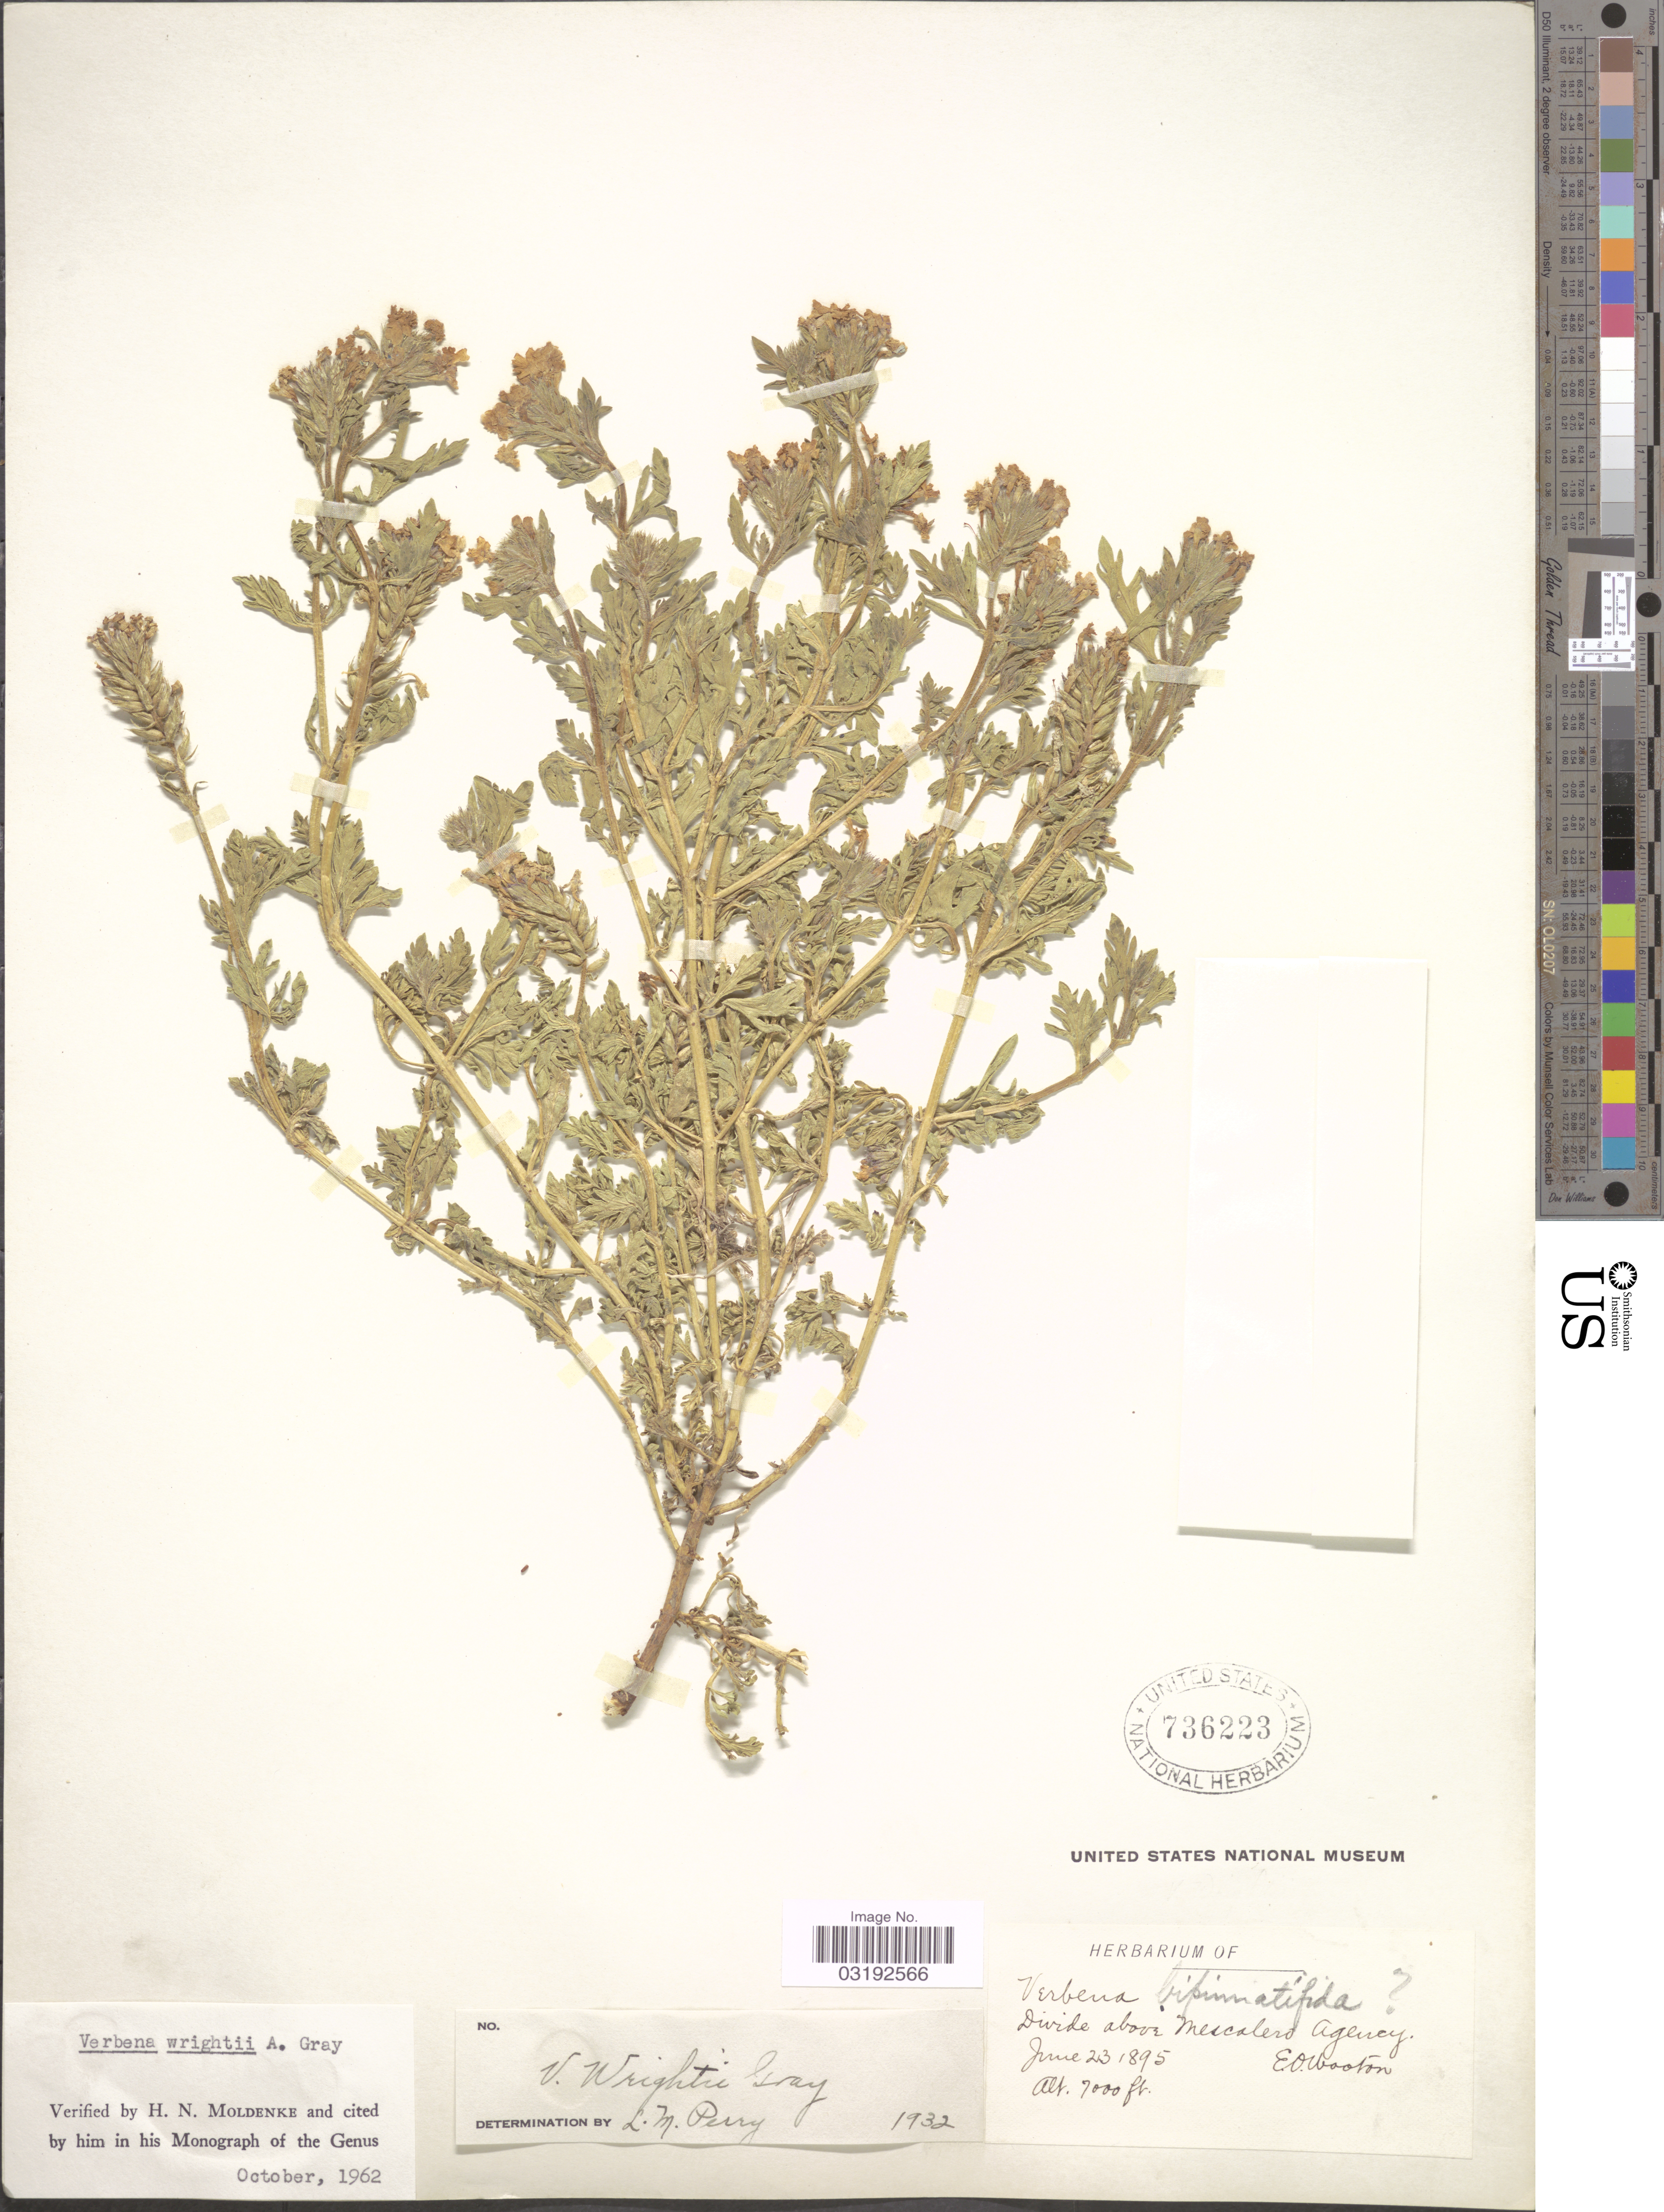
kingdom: Plantae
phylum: Tracheophyta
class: Magnoliopsida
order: Lamiales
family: Verbenaceae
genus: Verbena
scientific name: Verbena wrightii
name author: A. Gray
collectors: E. O. Wooton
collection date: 1895-06-23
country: United States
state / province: New Mexico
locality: Divide above Mescalero Agency.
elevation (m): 2134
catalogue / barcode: US 736223